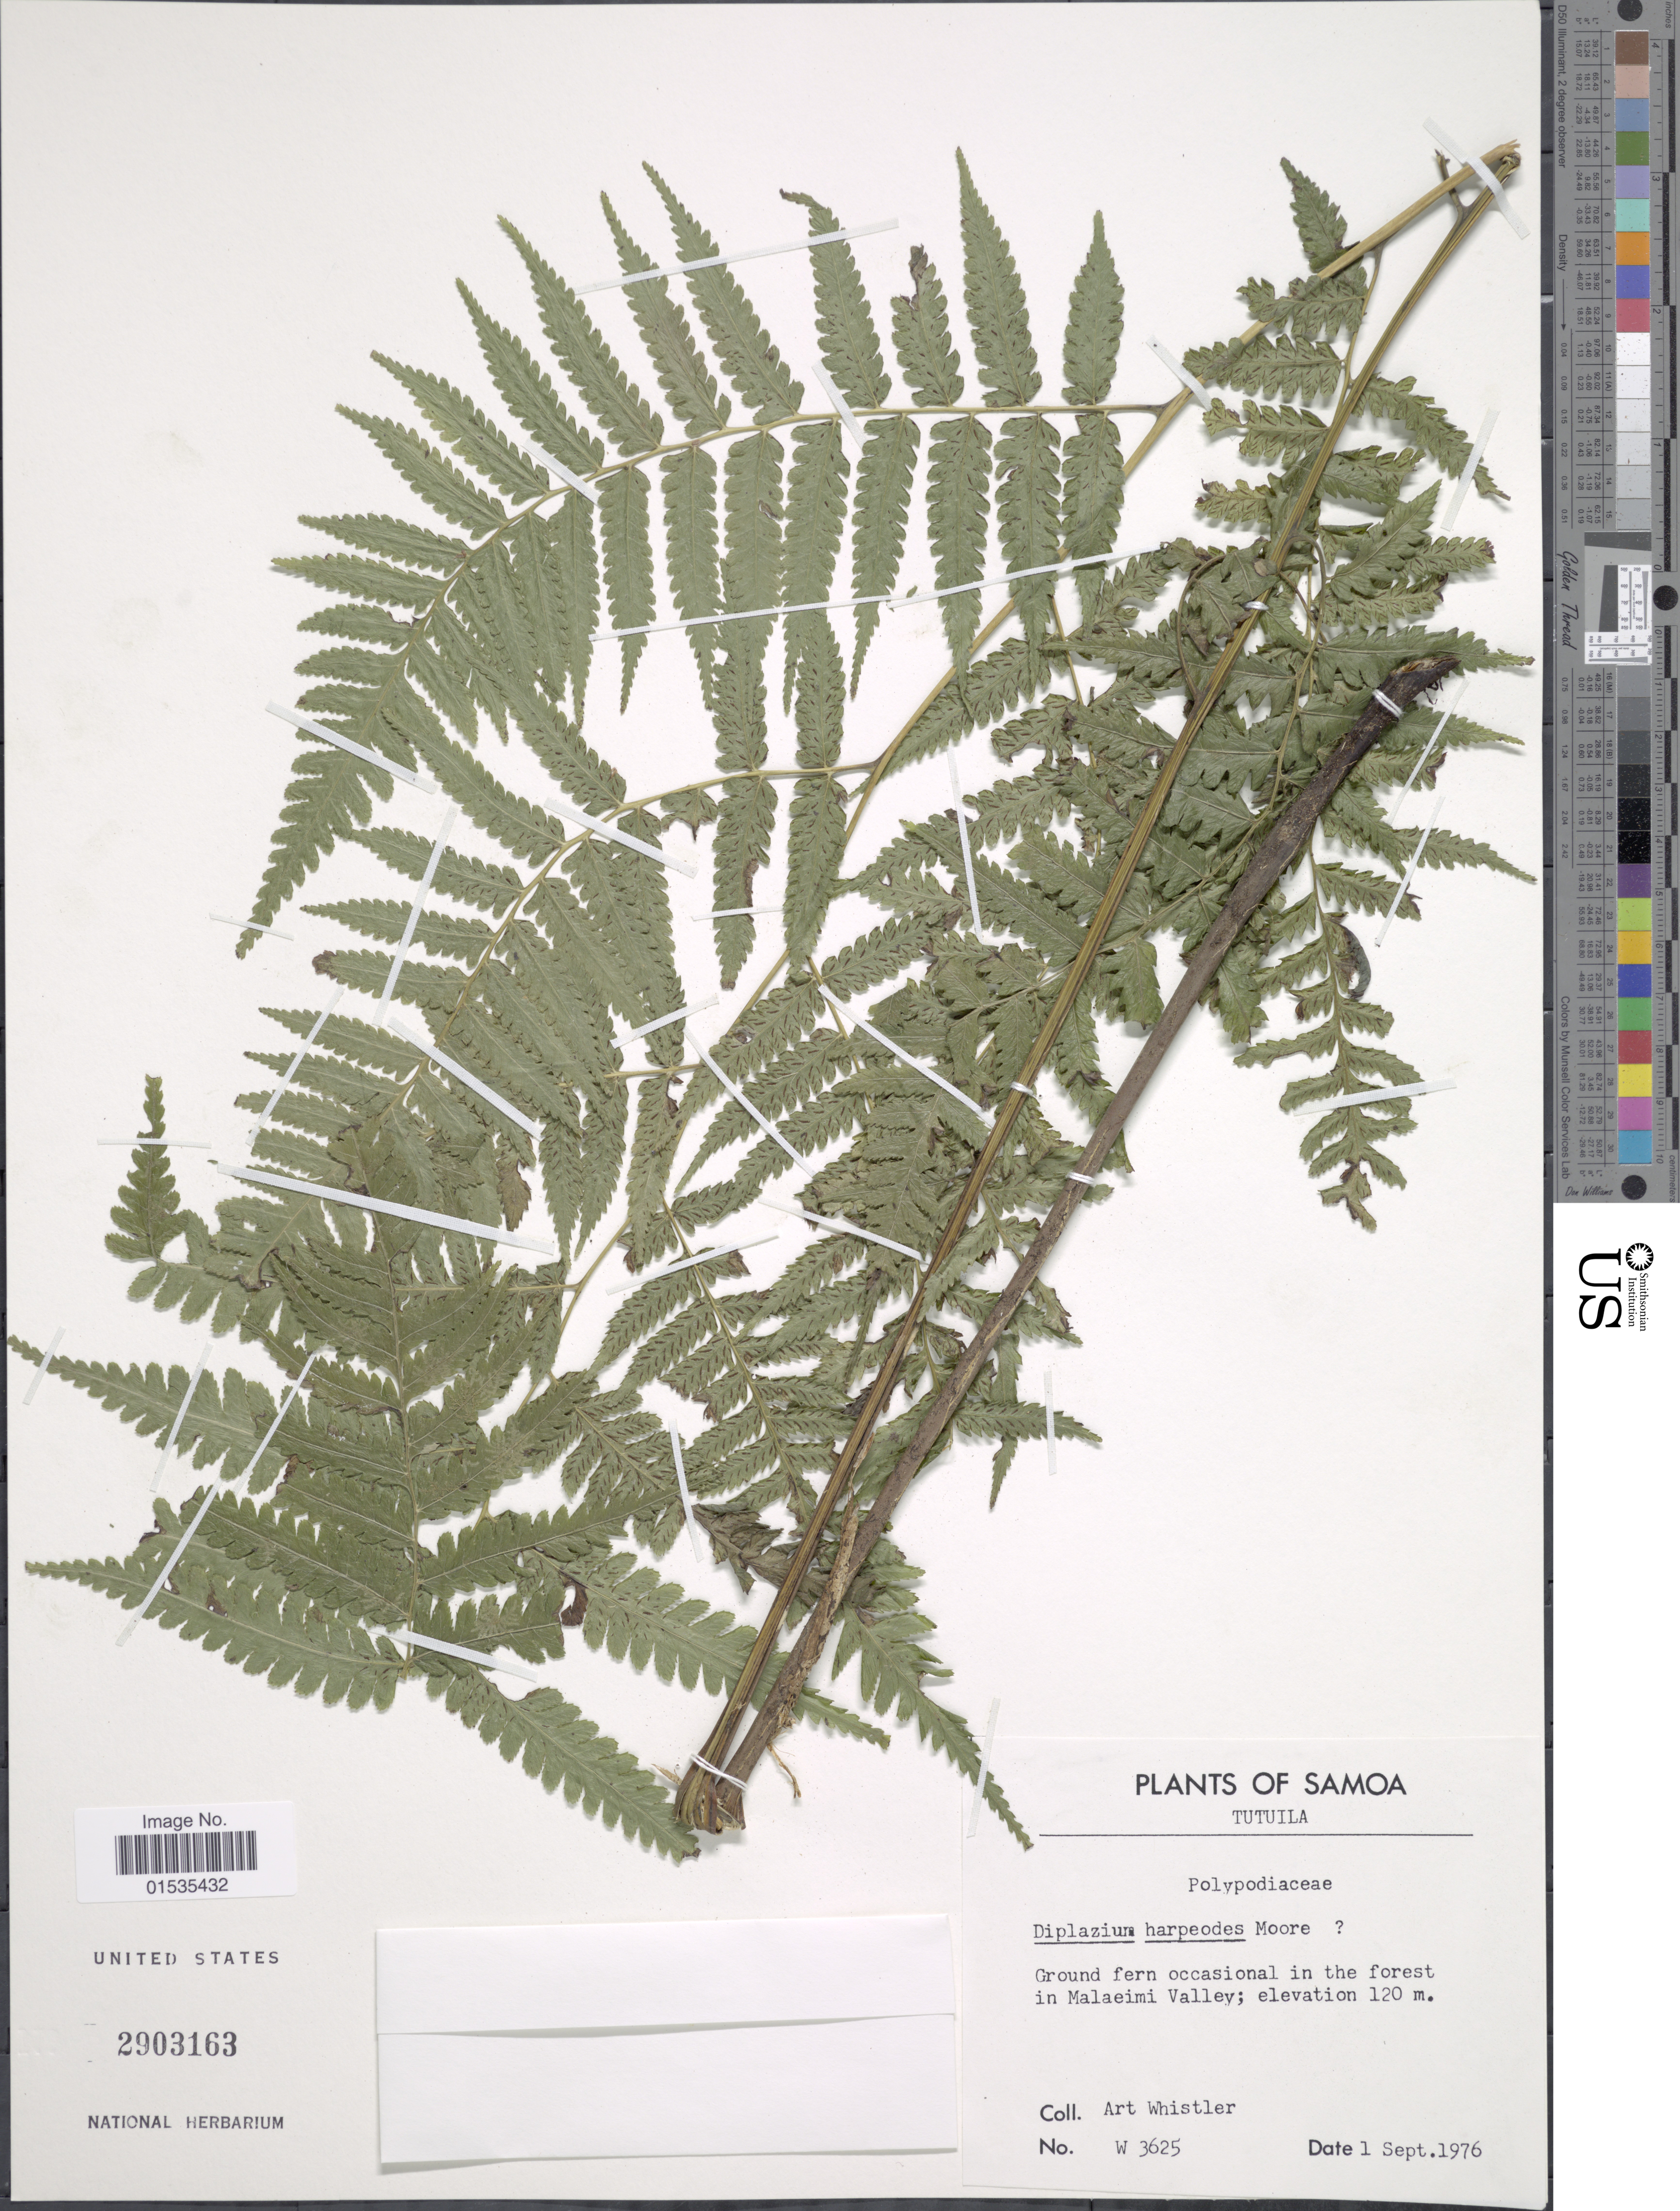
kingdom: Plantae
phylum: Tracheophyta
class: Polypodiopsida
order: Polypodiales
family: Athyriaceae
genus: Diplazium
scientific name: Diplazium harpeodes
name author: T. Moore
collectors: A. Whistler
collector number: W3625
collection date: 1976-09-01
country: American Samoa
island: Tutuila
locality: Tutuila, in the forest in Malaeimi Valley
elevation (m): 120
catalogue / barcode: US 2903163